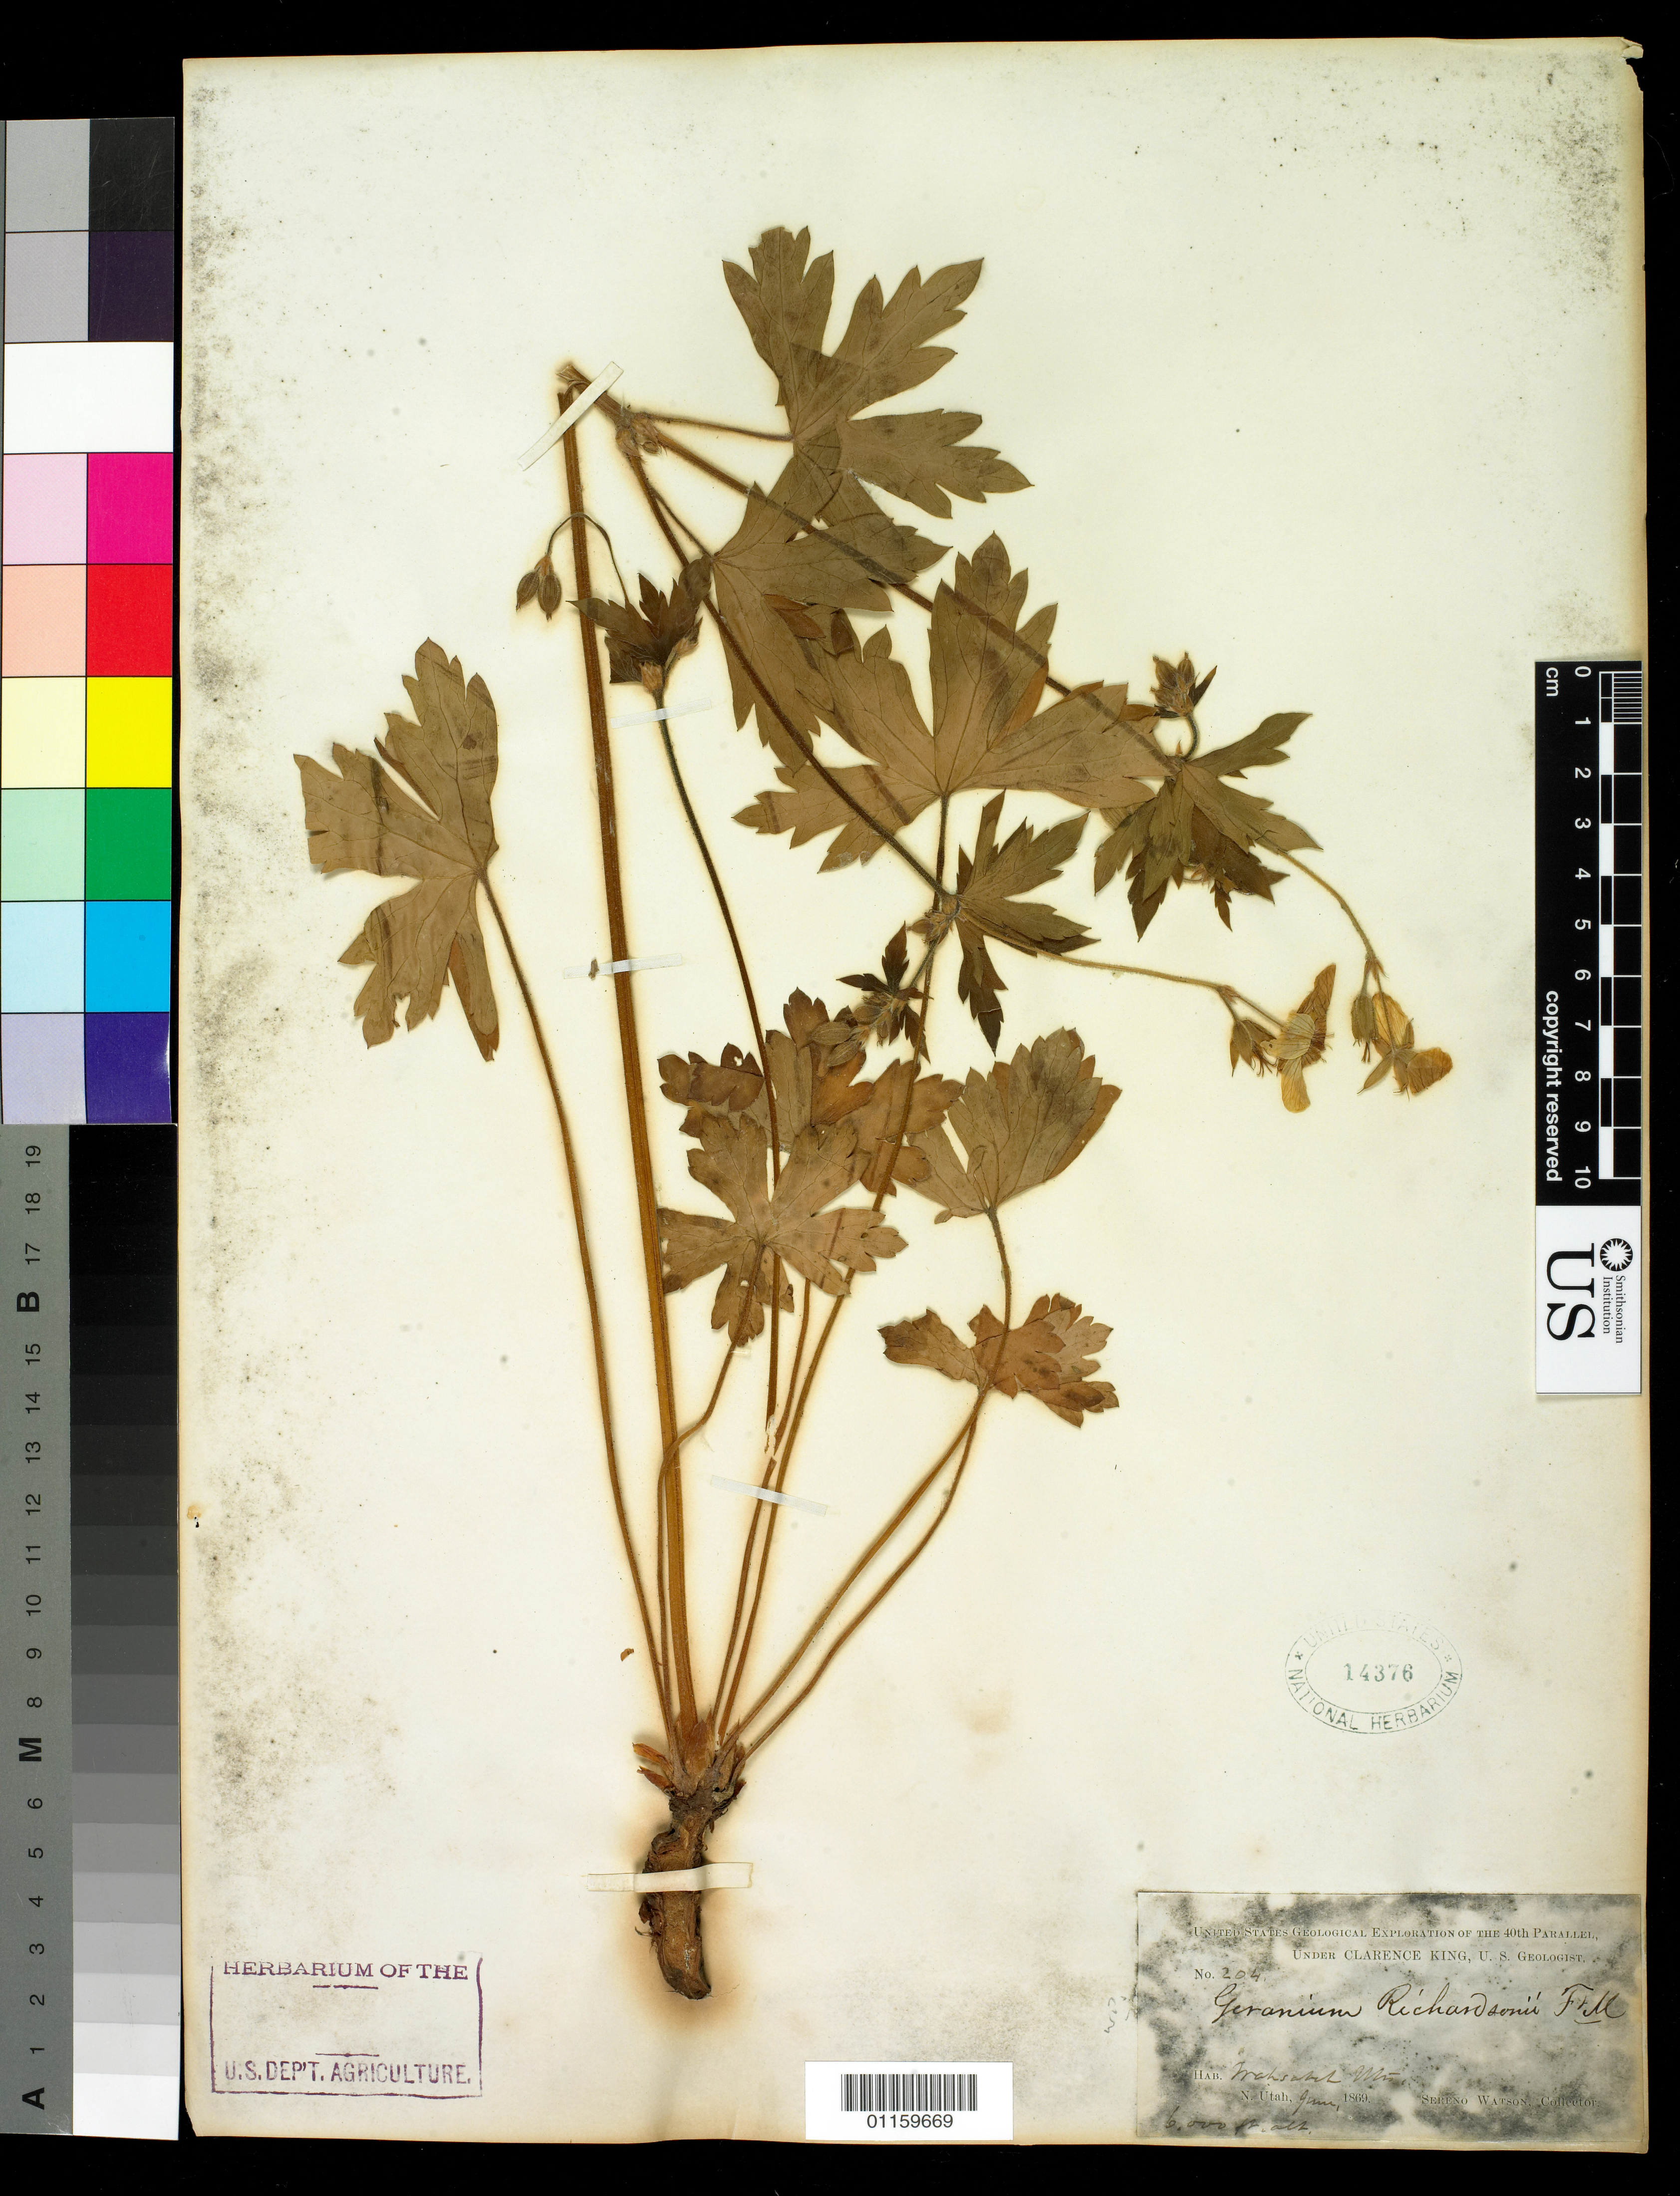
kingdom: Plantae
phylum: Tracheophyta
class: Magnoliopsida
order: Geraniales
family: Geraniaceae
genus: Geranium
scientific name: Geranium richardsonii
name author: Fisch. & Trautv.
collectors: S. Watson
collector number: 204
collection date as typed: Jun 1869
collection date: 1869-06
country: United States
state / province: Utah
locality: Wahsatch Mts., N. Utah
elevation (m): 1829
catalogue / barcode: US 14376